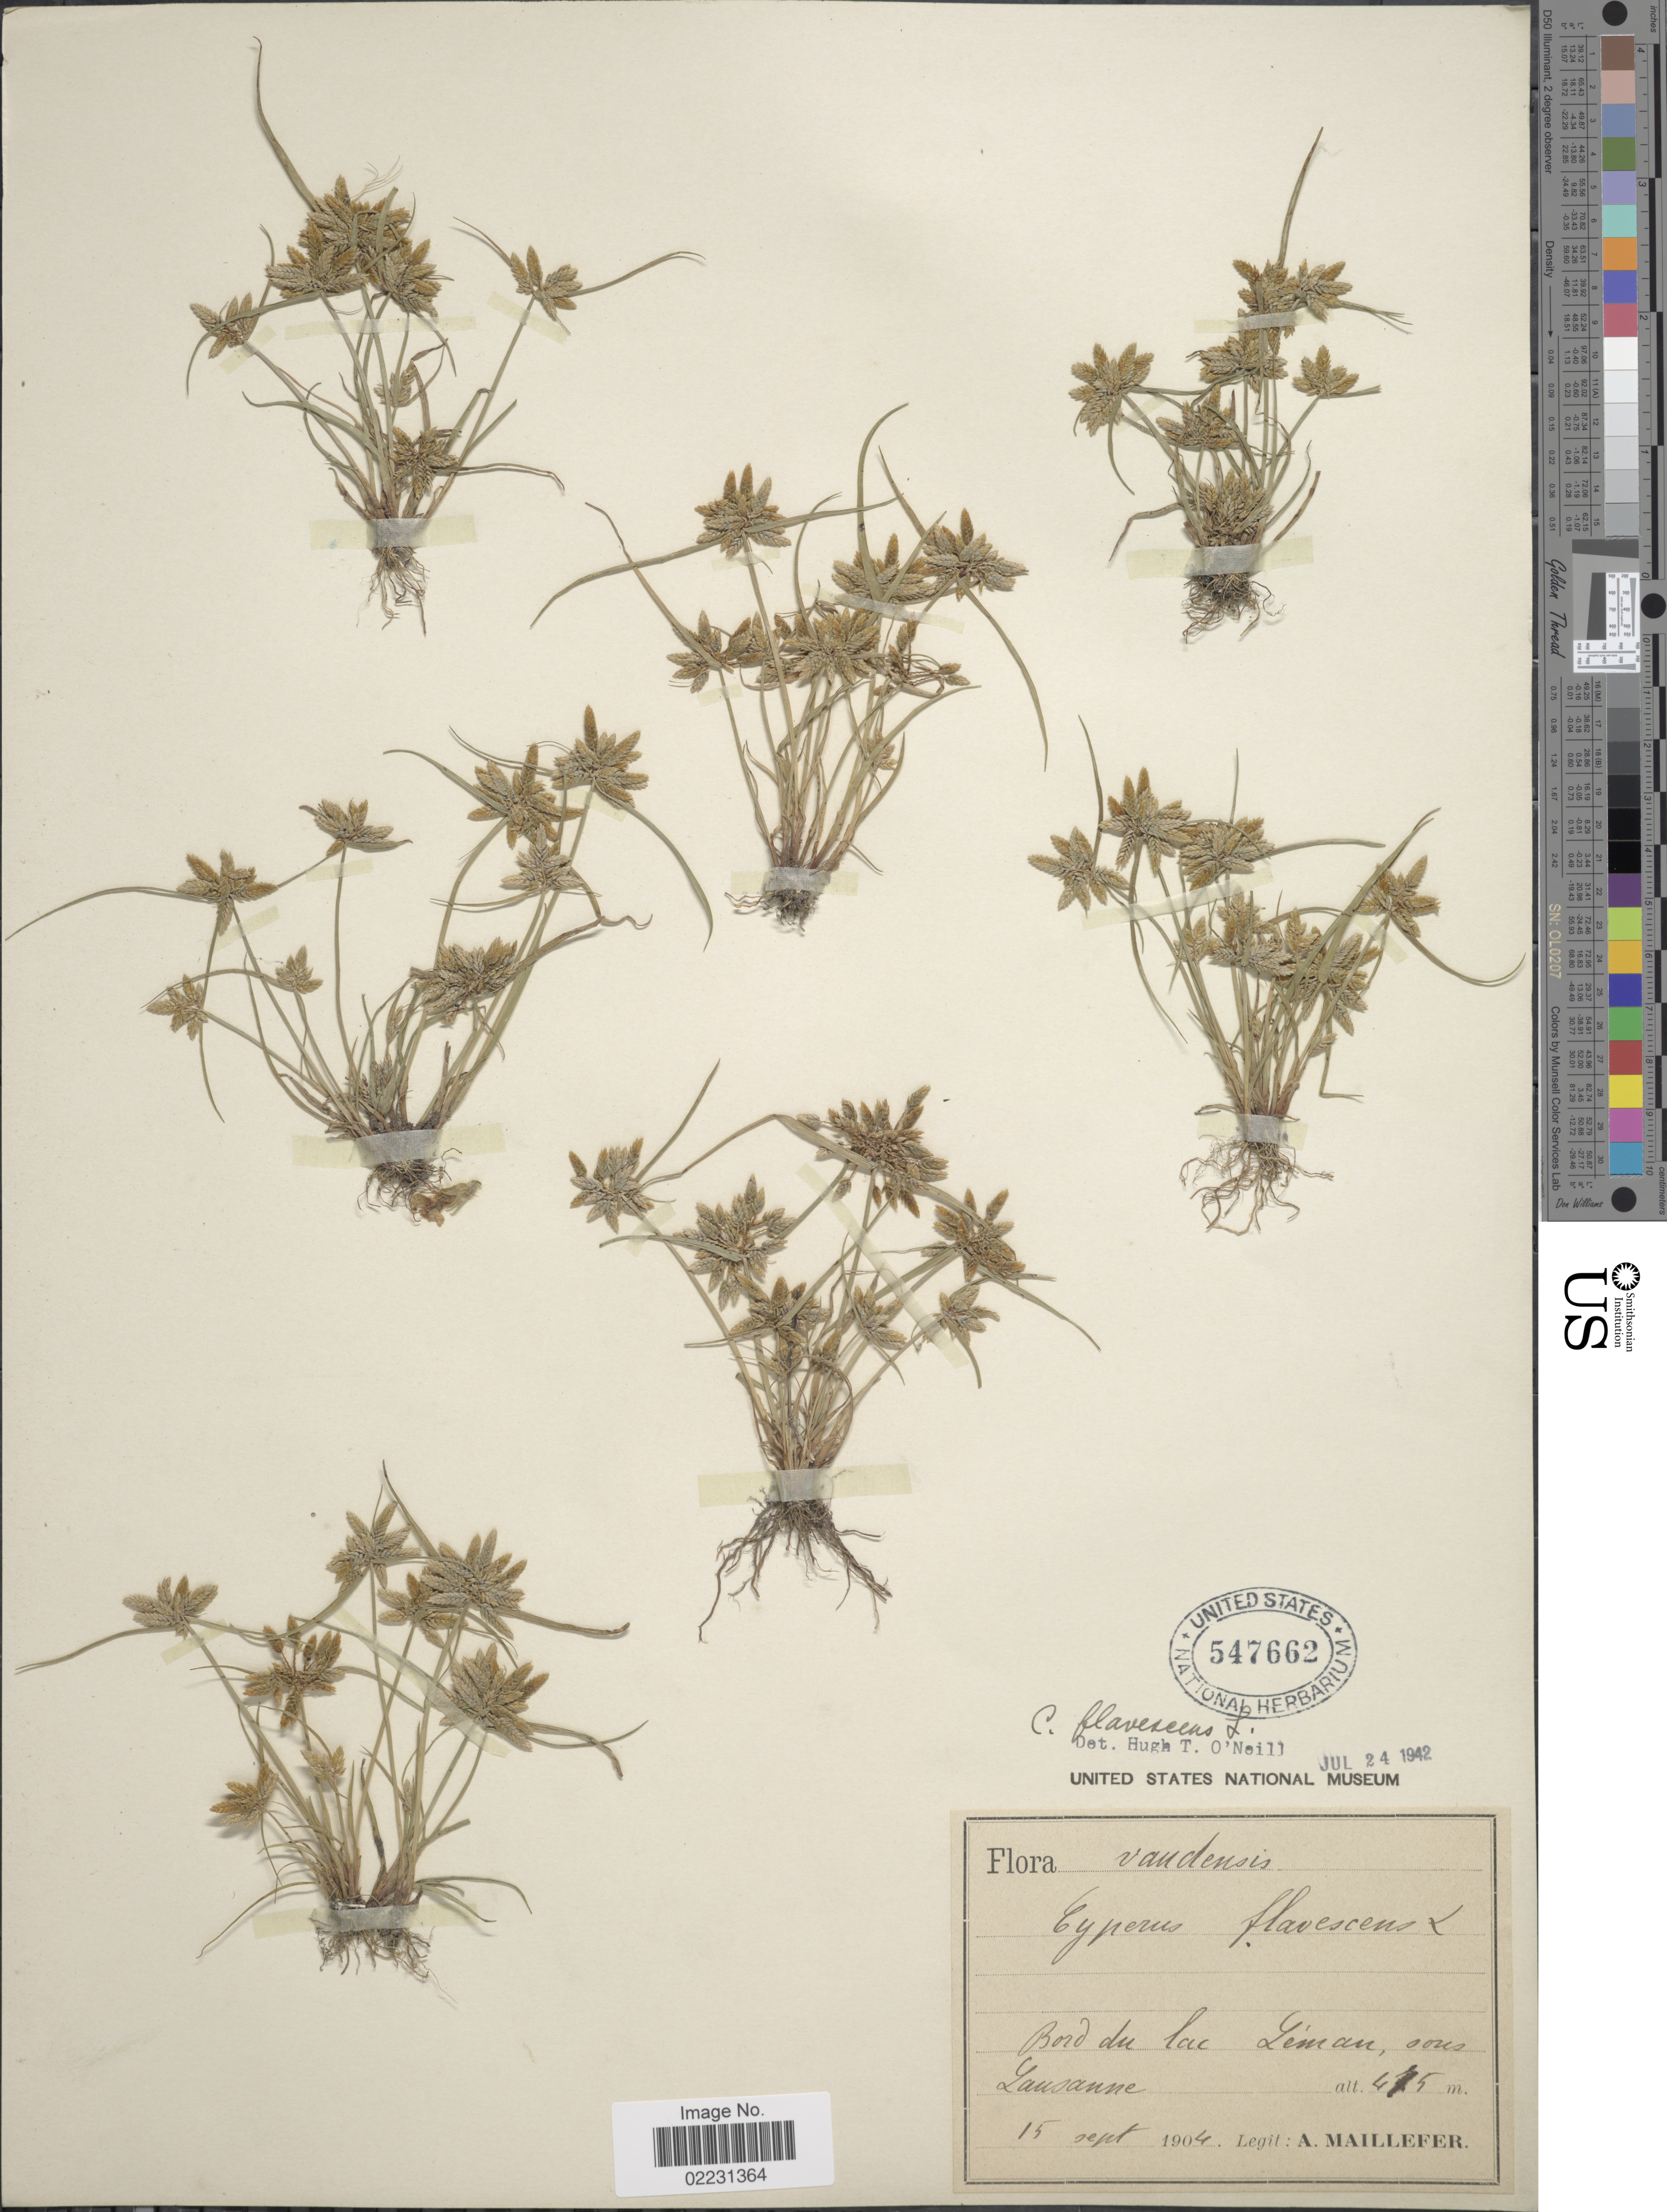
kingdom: Plantae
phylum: Tracheophyta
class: Liliopsida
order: Poales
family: Cyperaceae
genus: Cyperus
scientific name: Cyperus flavescens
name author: L.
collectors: A. Maillefer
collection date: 1904-09-15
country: Switzerland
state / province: Vaud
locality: Bord du lac Leman, sons Lausanne.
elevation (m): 475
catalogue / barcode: US 547662